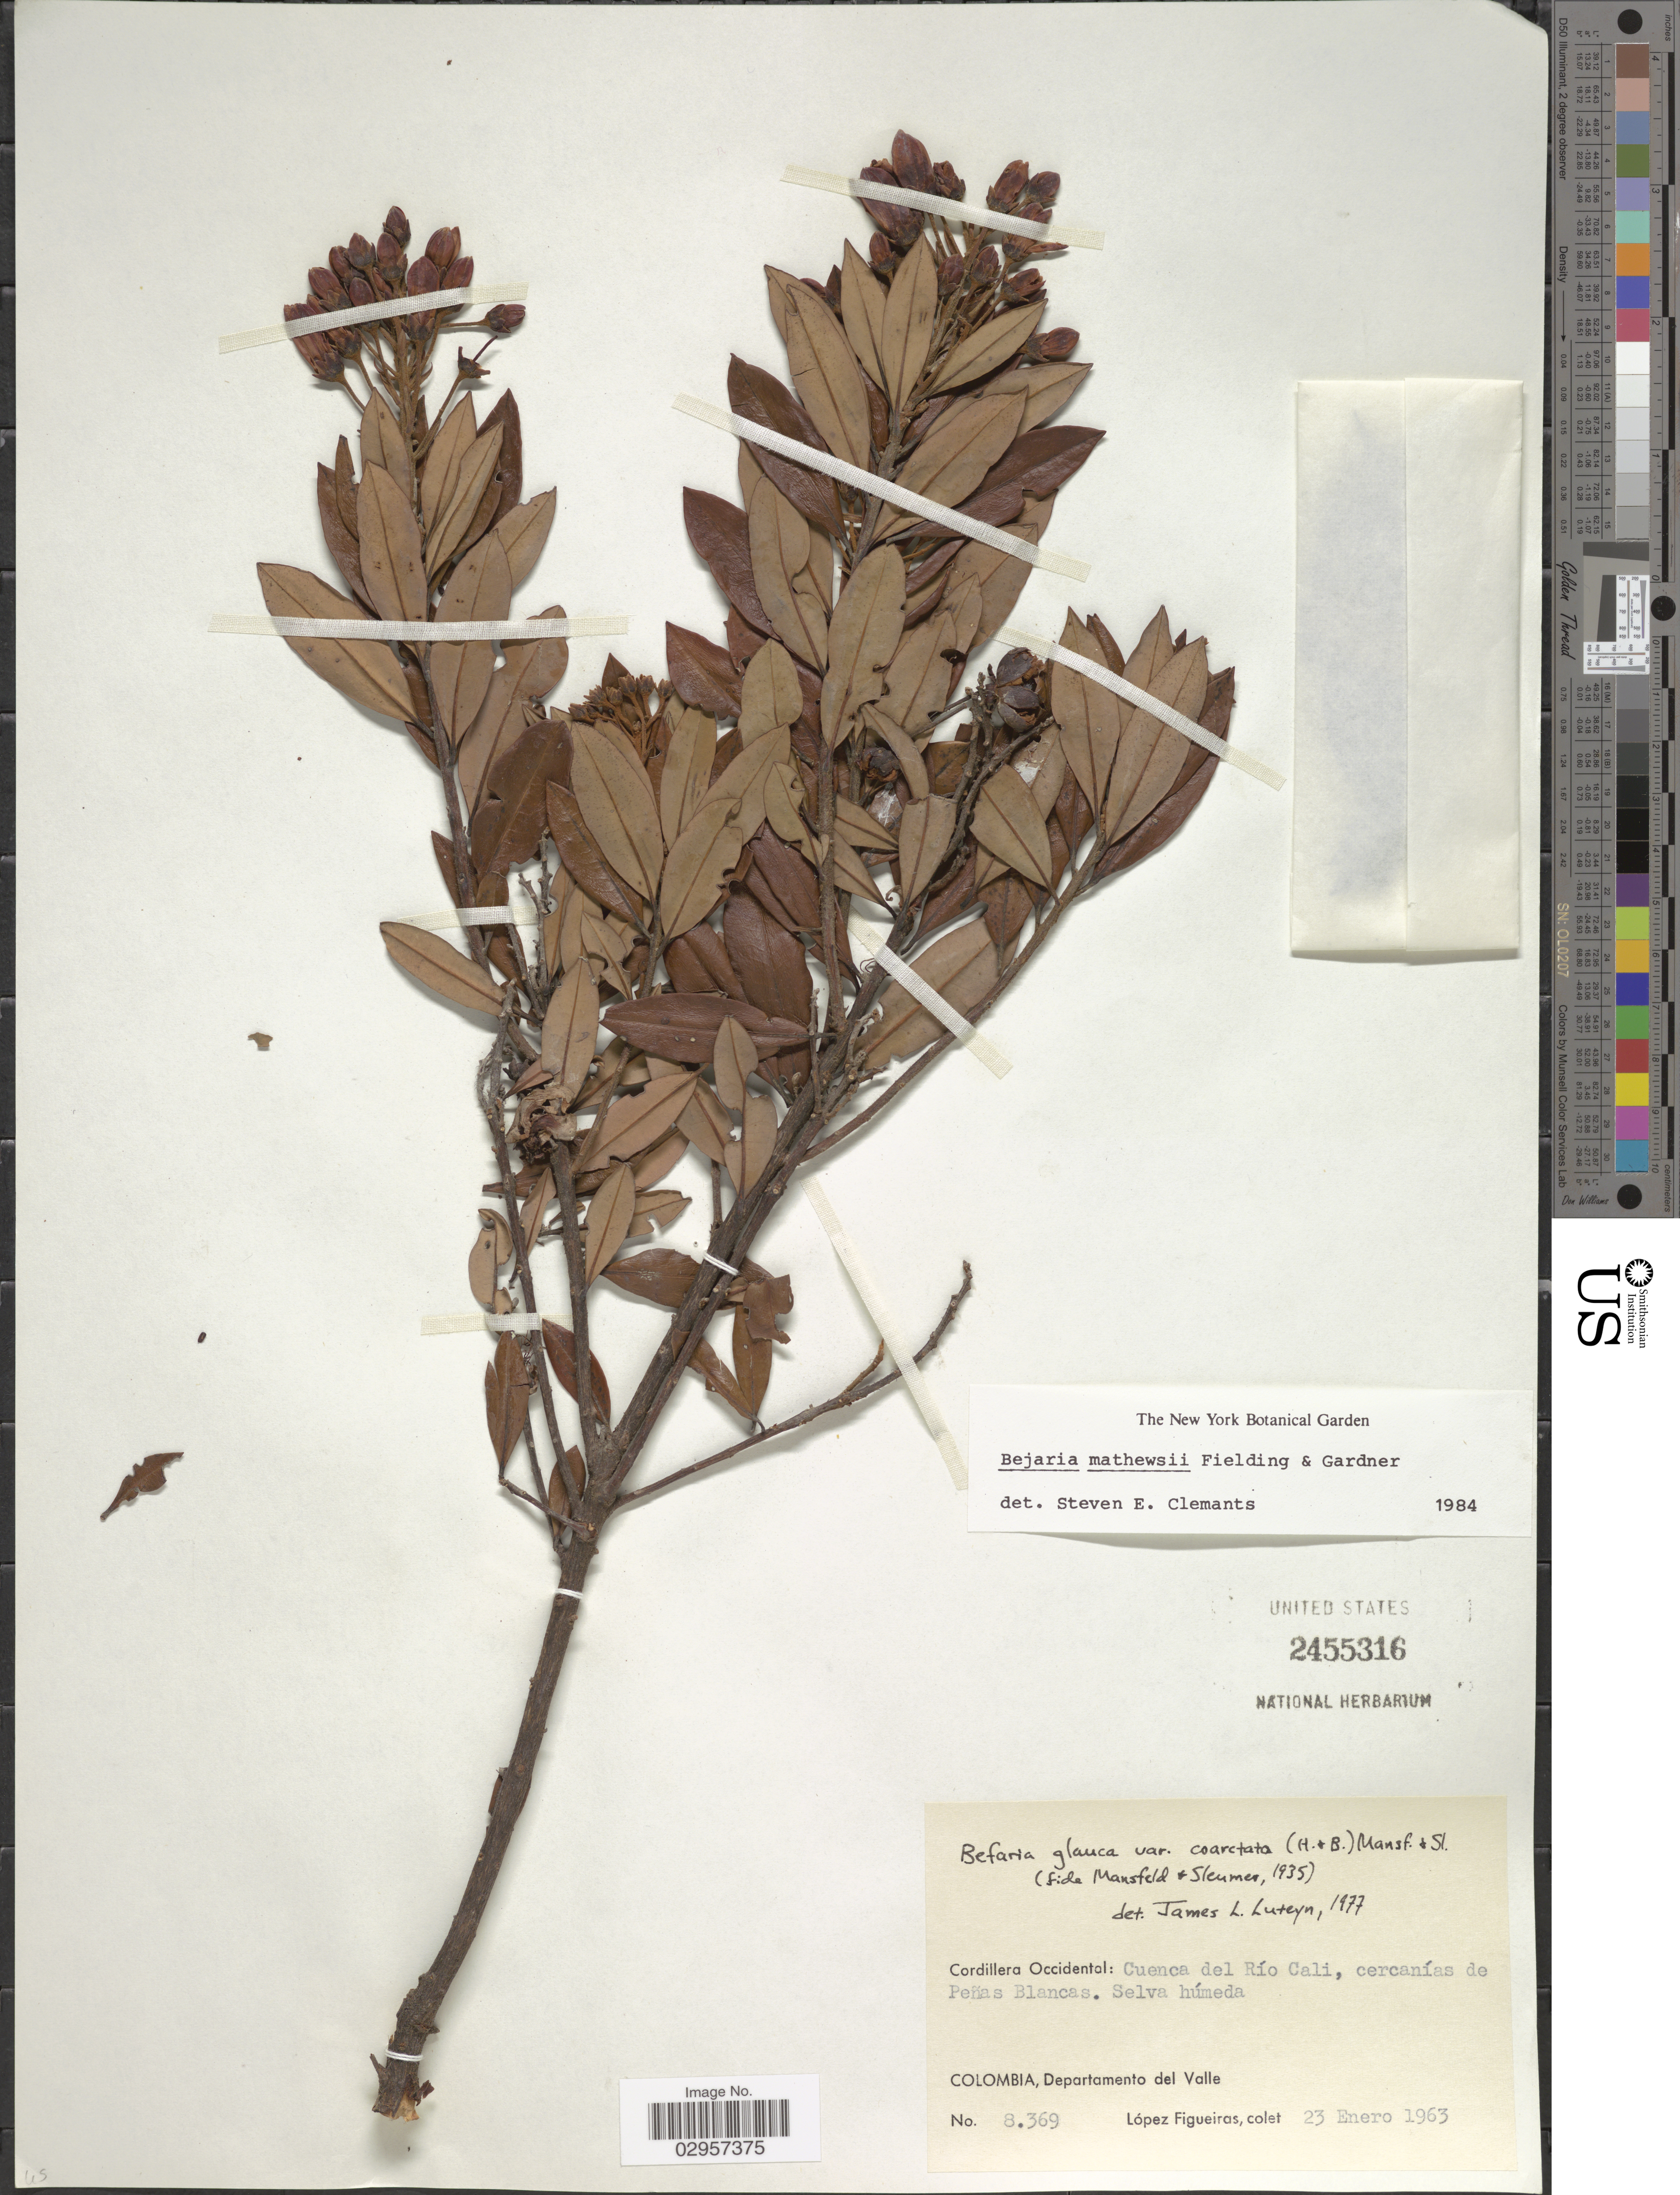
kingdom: Plantae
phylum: Tracheophyta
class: Magnoliopsida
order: Ericales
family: Ericaceae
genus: Bejaria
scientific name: Bejaria mathewsii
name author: Fielding & Gardner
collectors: M. López Figueiras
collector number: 8369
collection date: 1963-01-23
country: Colombia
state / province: Valle del Cauca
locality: Cordillera Occidental: Cuenca del Río Cali, cercanías de Peñas Blancas, Departamento del Valle.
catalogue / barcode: US 2455316